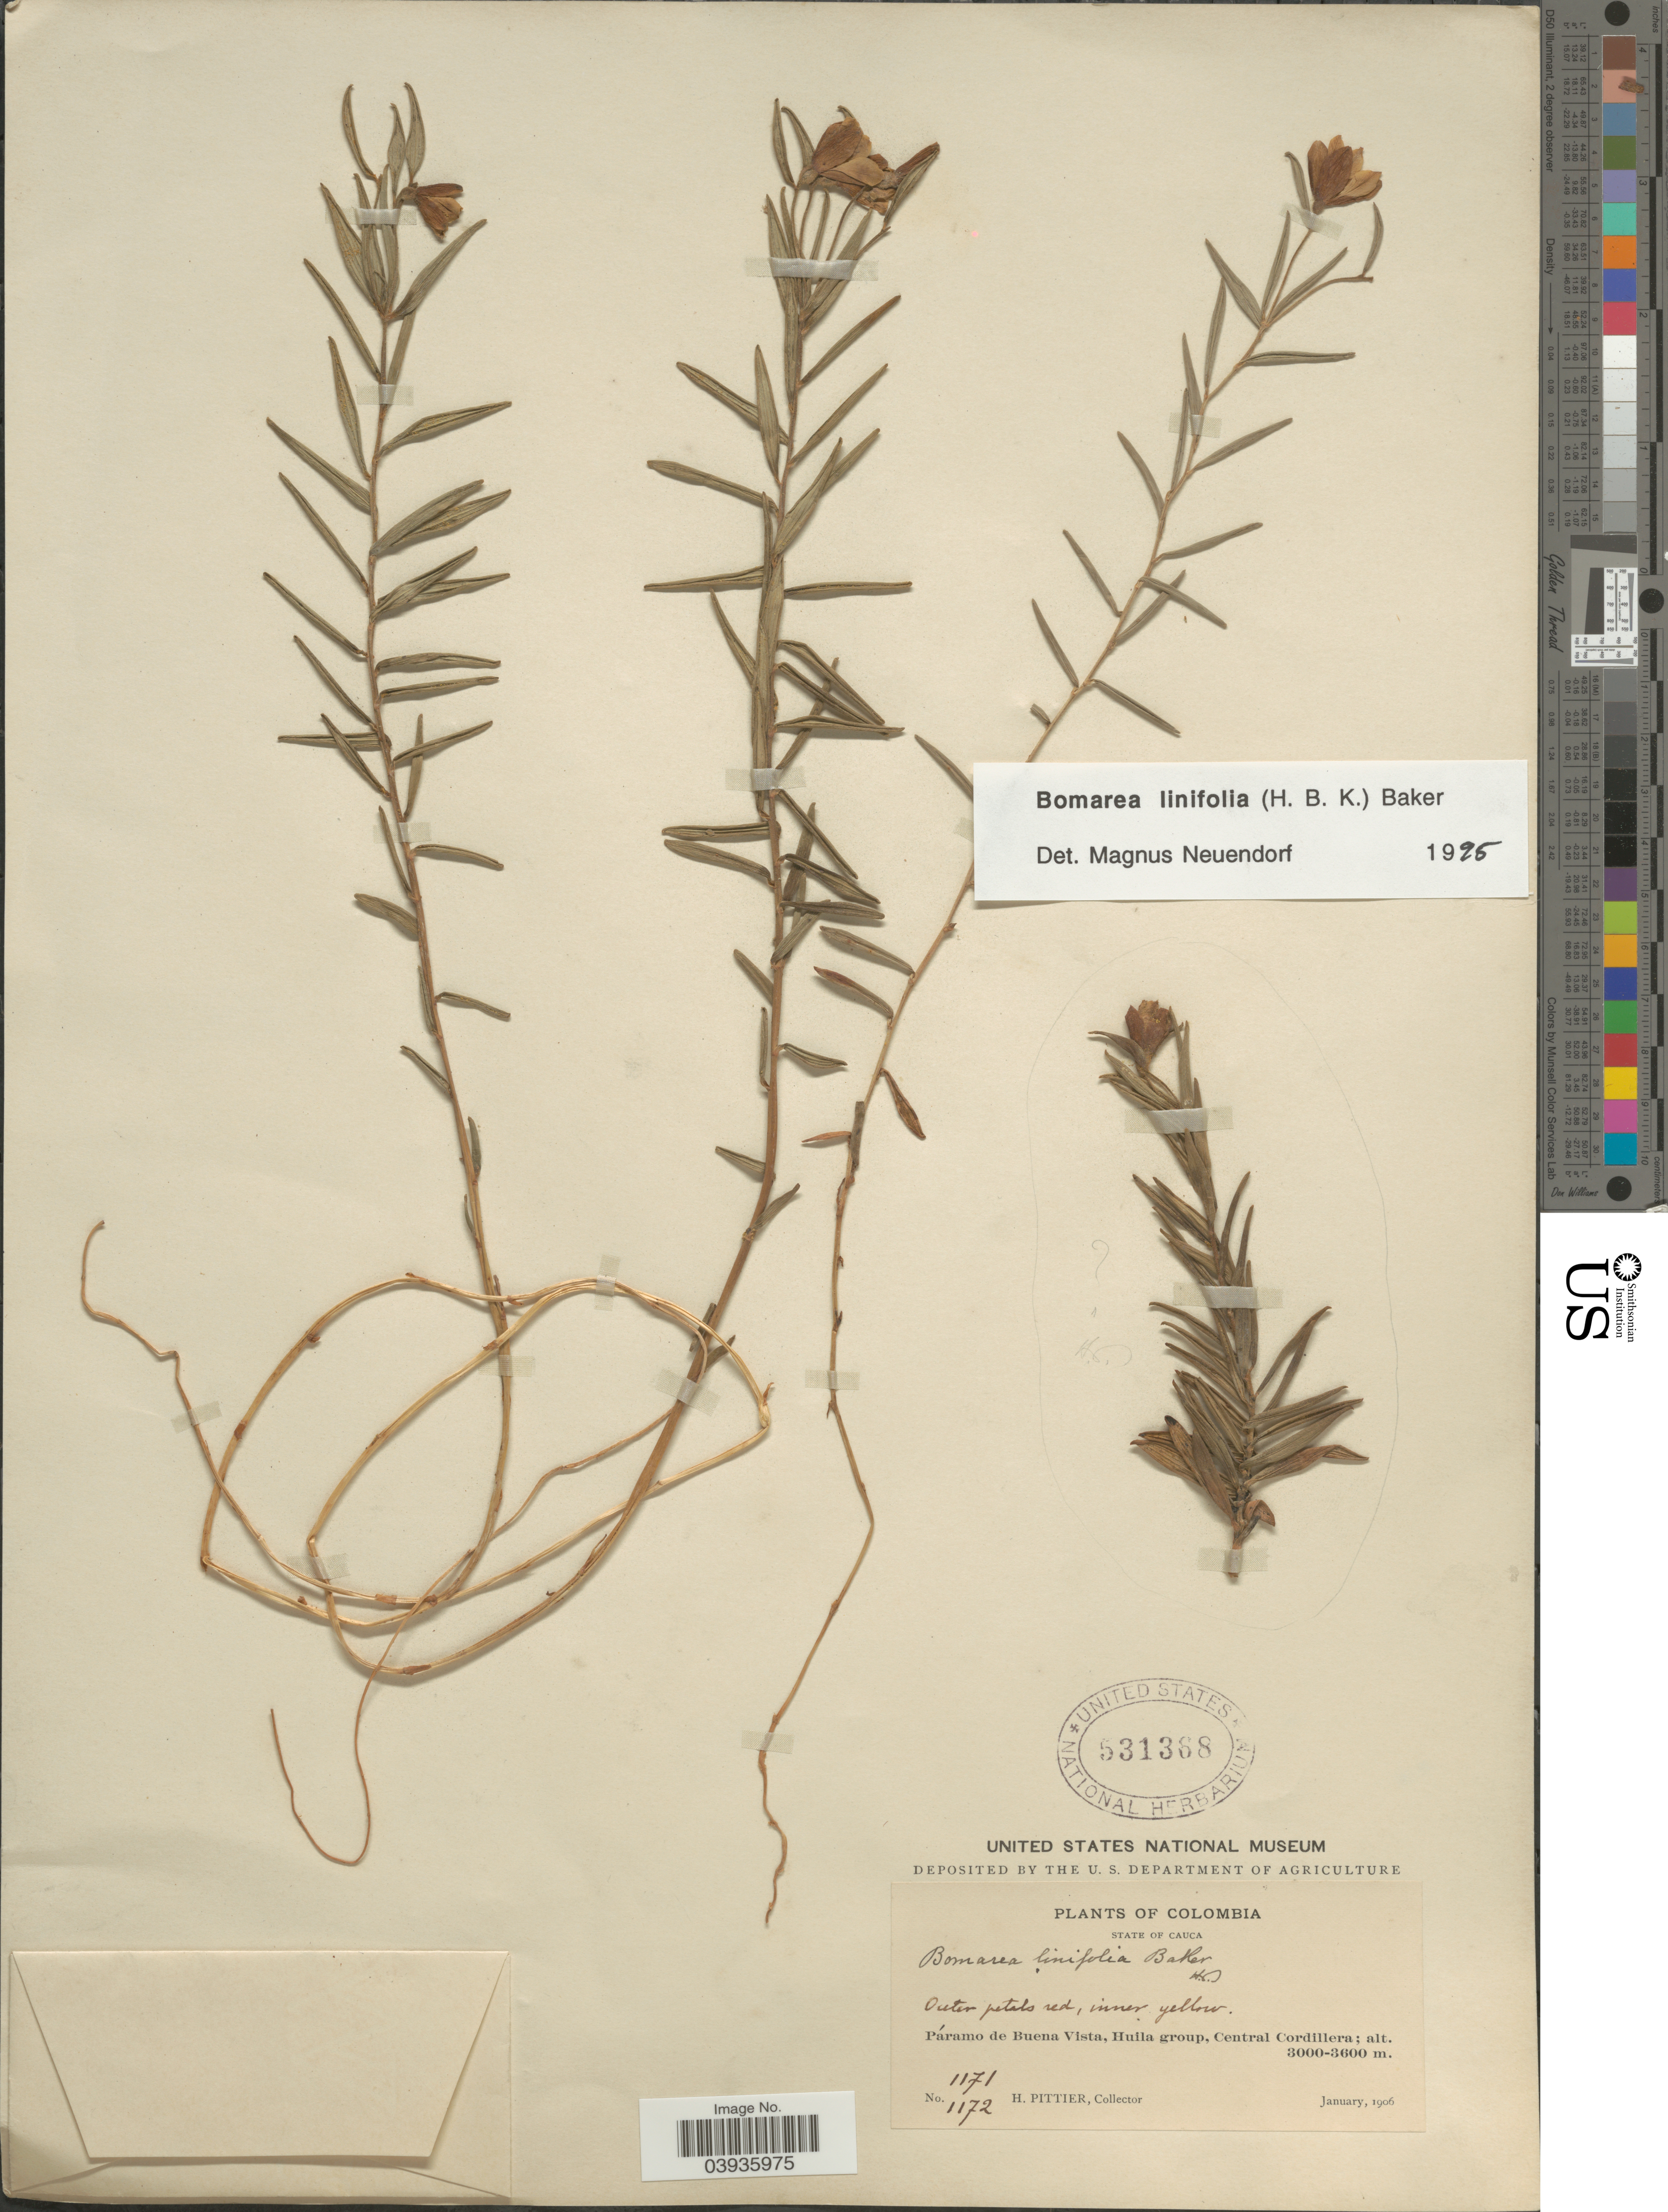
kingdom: Plantae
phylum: Tracheophyta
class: Liliopsida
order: Liliales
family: Alstroemeriaceae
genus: Bomarea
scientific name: Bomarea linifolia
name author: (Kunth) Baker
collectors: H. F. Pittier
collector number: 1171/1172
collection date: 1906-01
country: Colombia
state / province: Cauca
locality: Páramo de Buena Vista, Huila group, Central Cordillera.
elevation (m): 3000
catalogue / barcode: US 531368